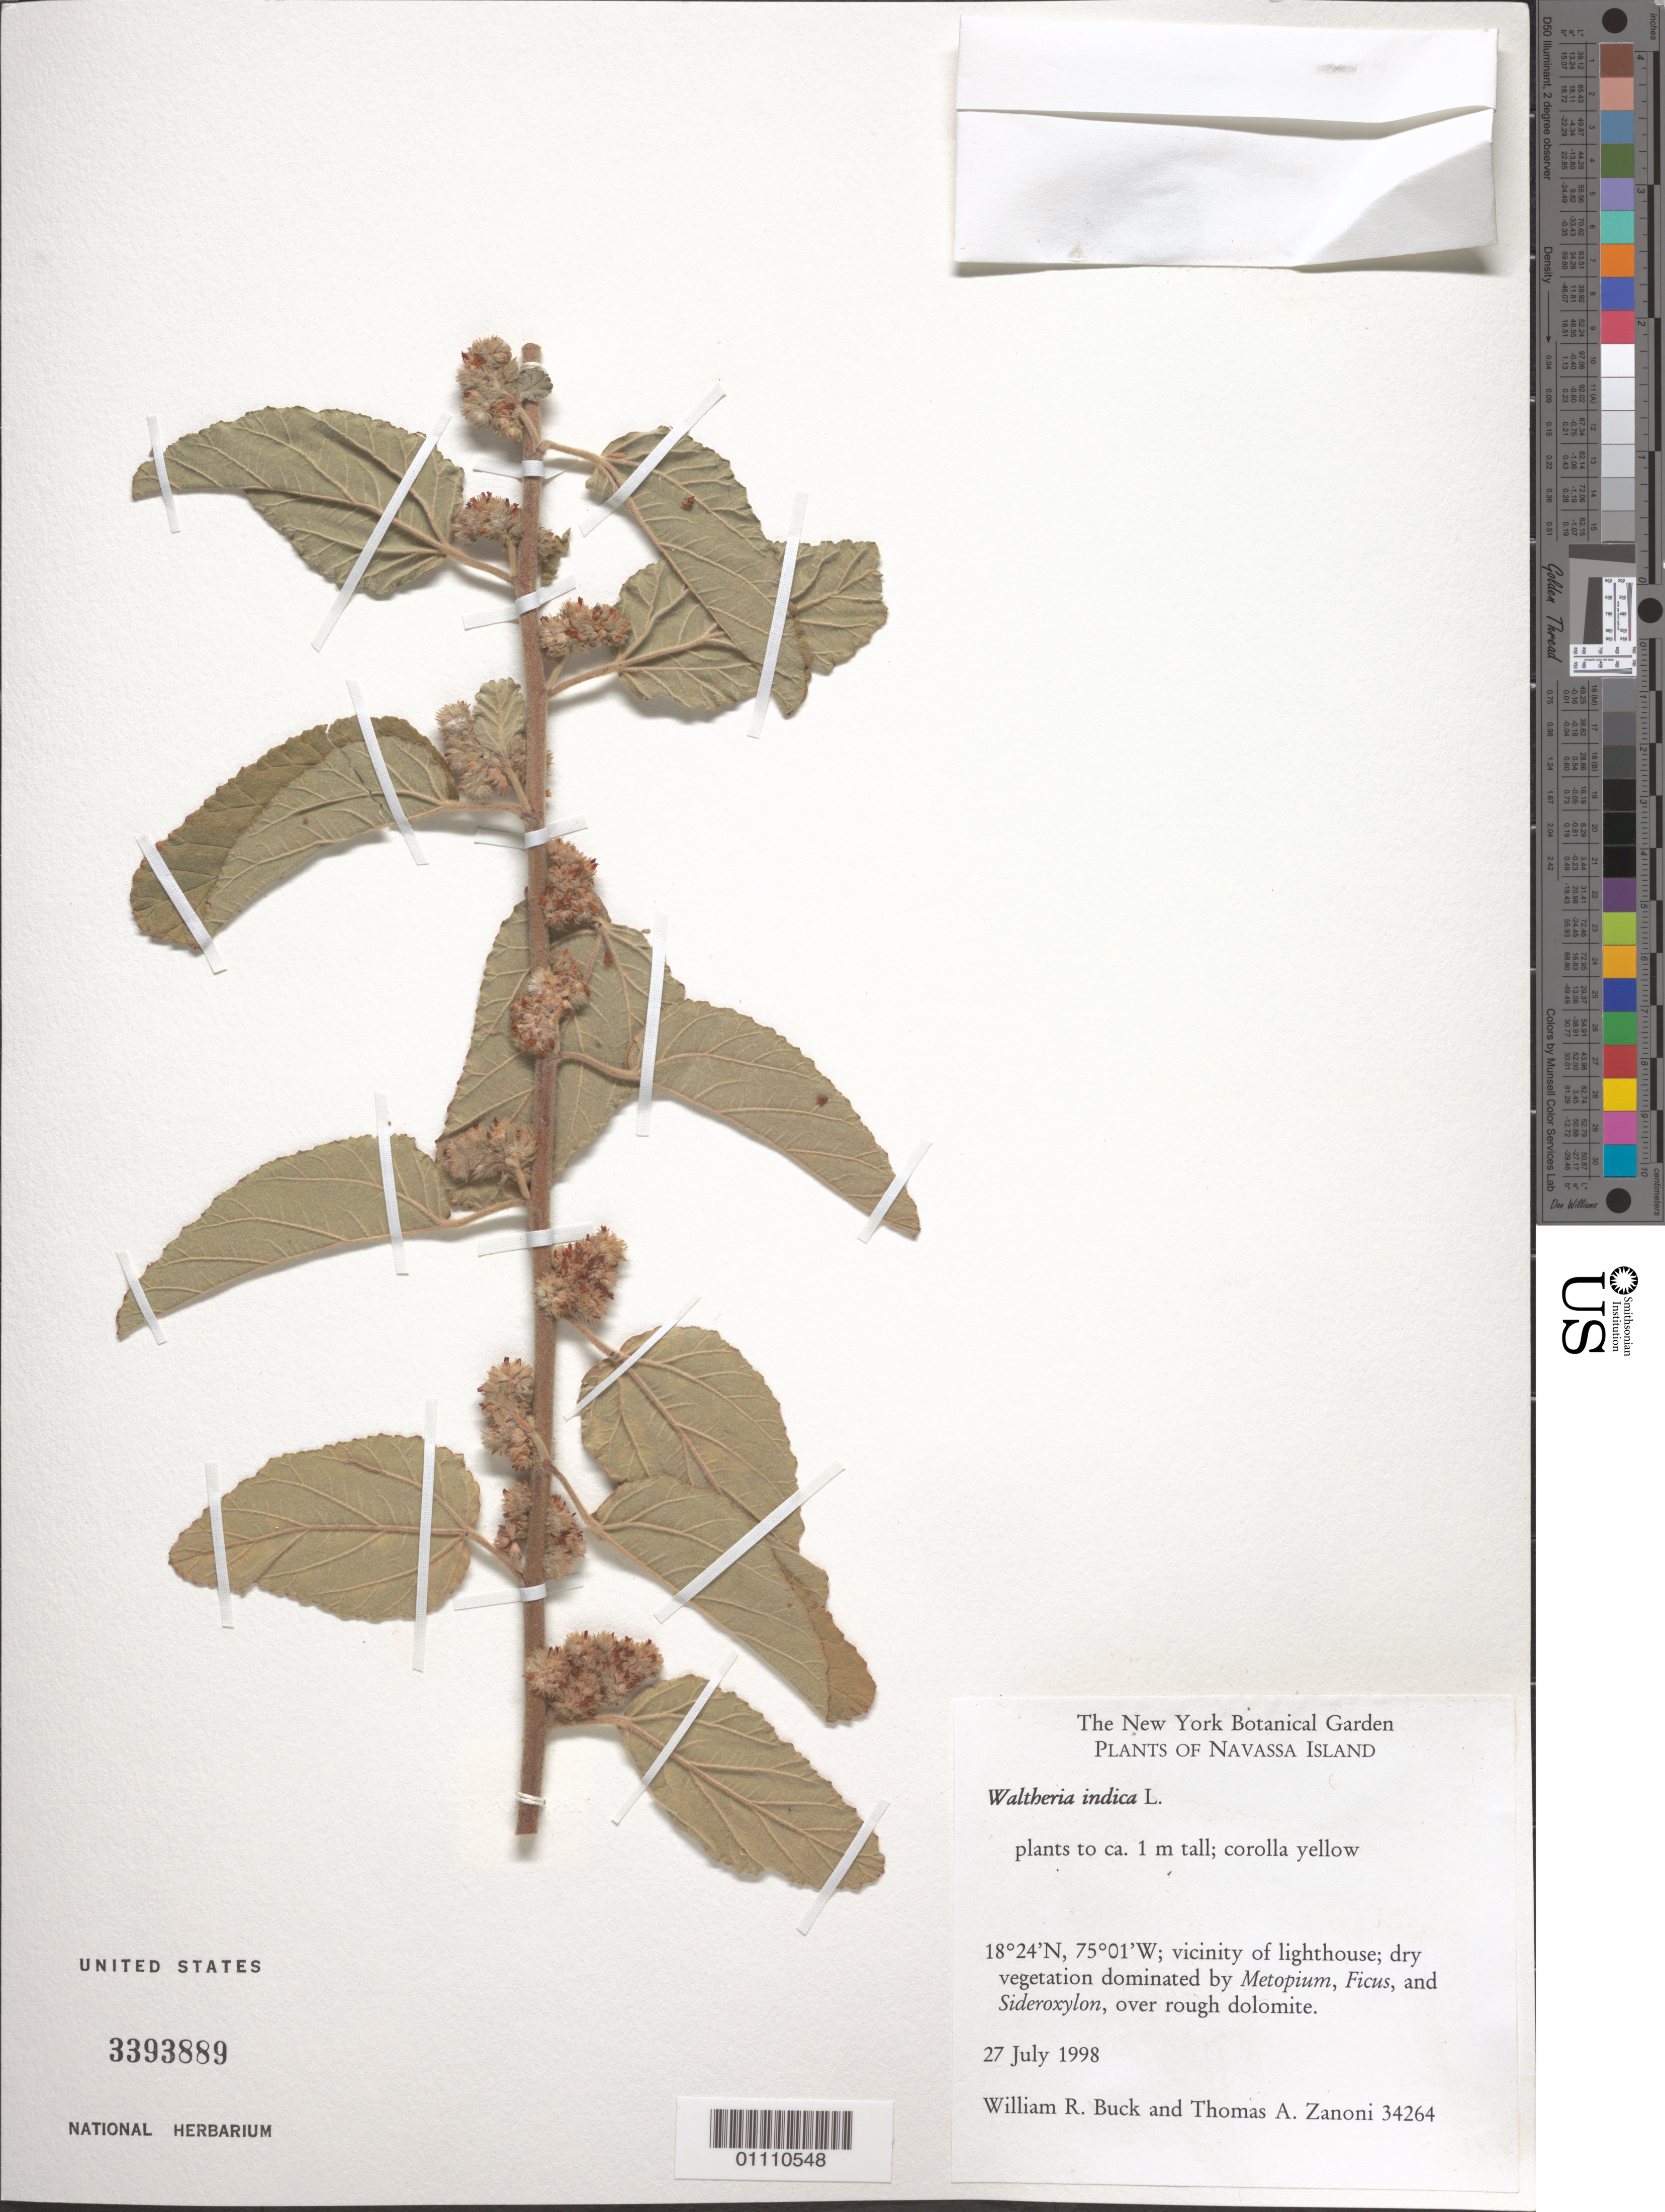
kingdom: Plantae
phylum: Tracheophyta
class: Magnoliopsida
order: Malvales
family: Malvaceae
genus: Waltheria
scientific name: Waltheria indica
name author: L.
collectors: W. R. Buck & T. A. Zanoni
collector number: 34264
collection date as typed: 27 Jul 1998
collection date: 1998-07-27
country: Navassa Island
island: Navassa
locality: Vicinity of lighthouse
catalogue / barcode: US 3393889